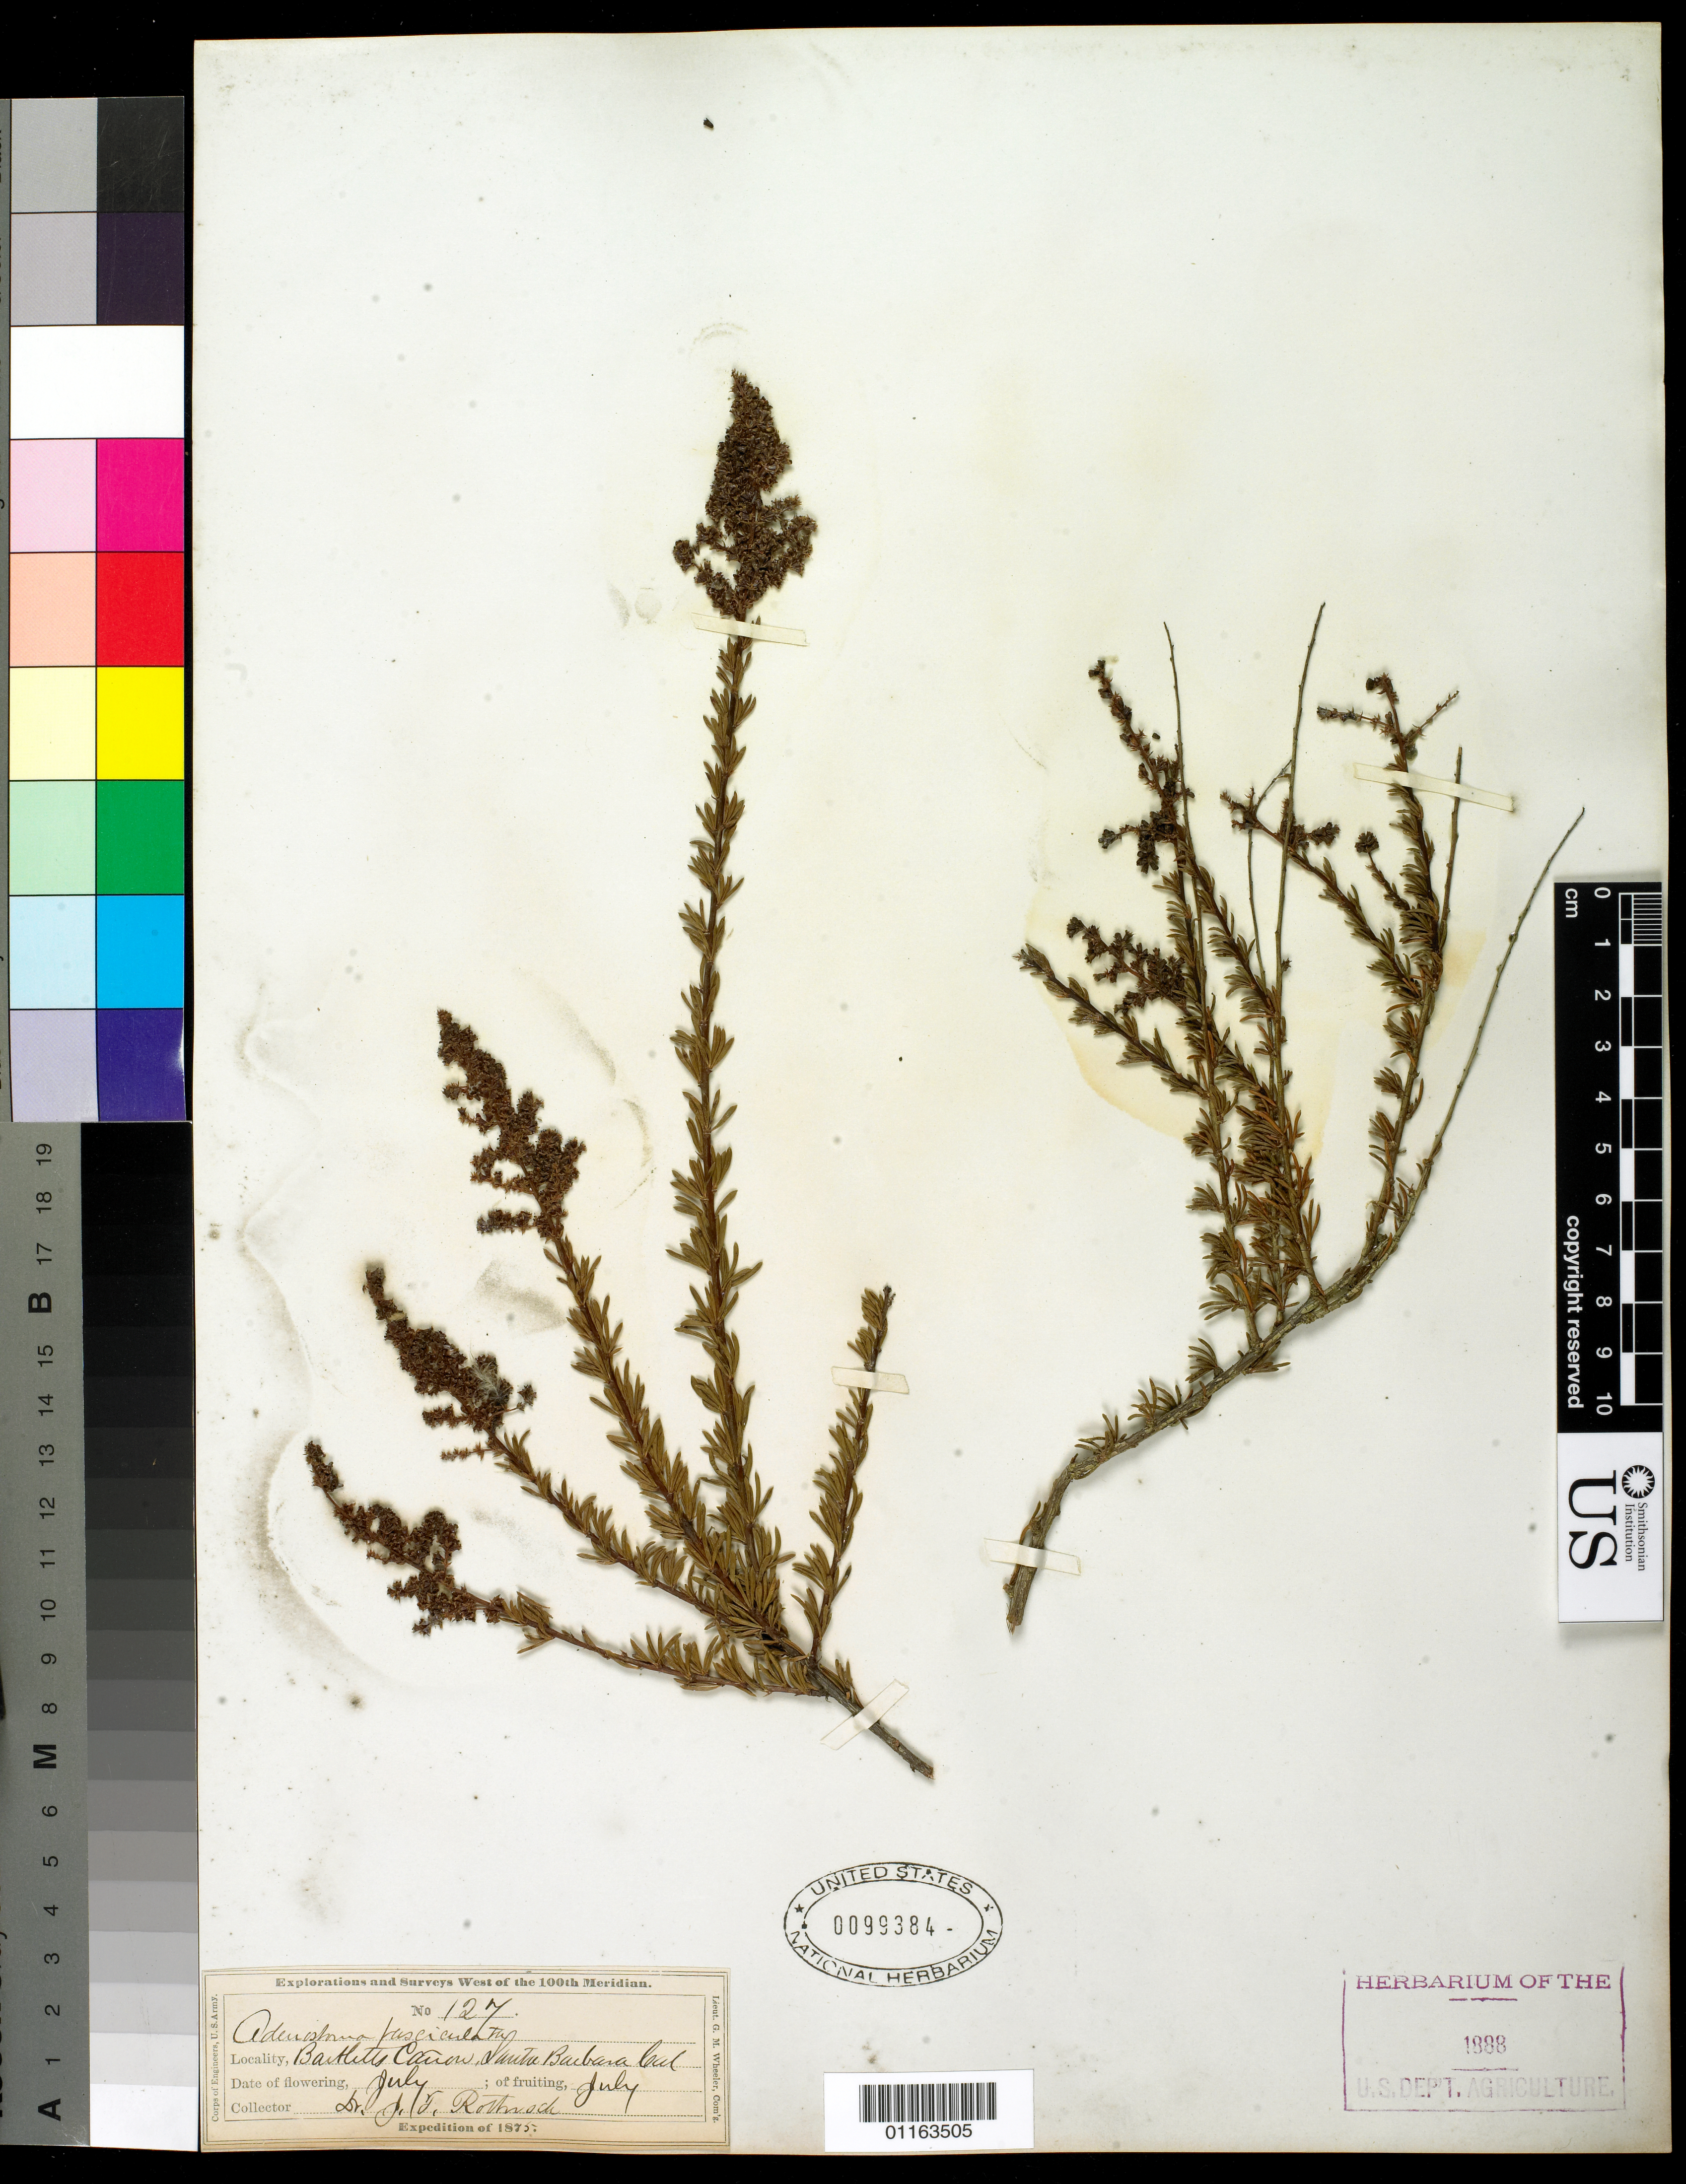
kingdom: Plantae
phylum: Tracheophyta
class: Magnoliopsida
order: Rosales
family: Rosaceae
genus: Adenostoma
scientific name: Adenostoma fasciculatum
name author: Hook. & Arn.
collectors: J. T. Rothrock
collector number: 127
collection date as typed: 1875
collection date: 1875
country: United States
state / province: California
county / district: Santa Barbara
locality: Bartlett Canyon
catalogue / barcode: US 99384